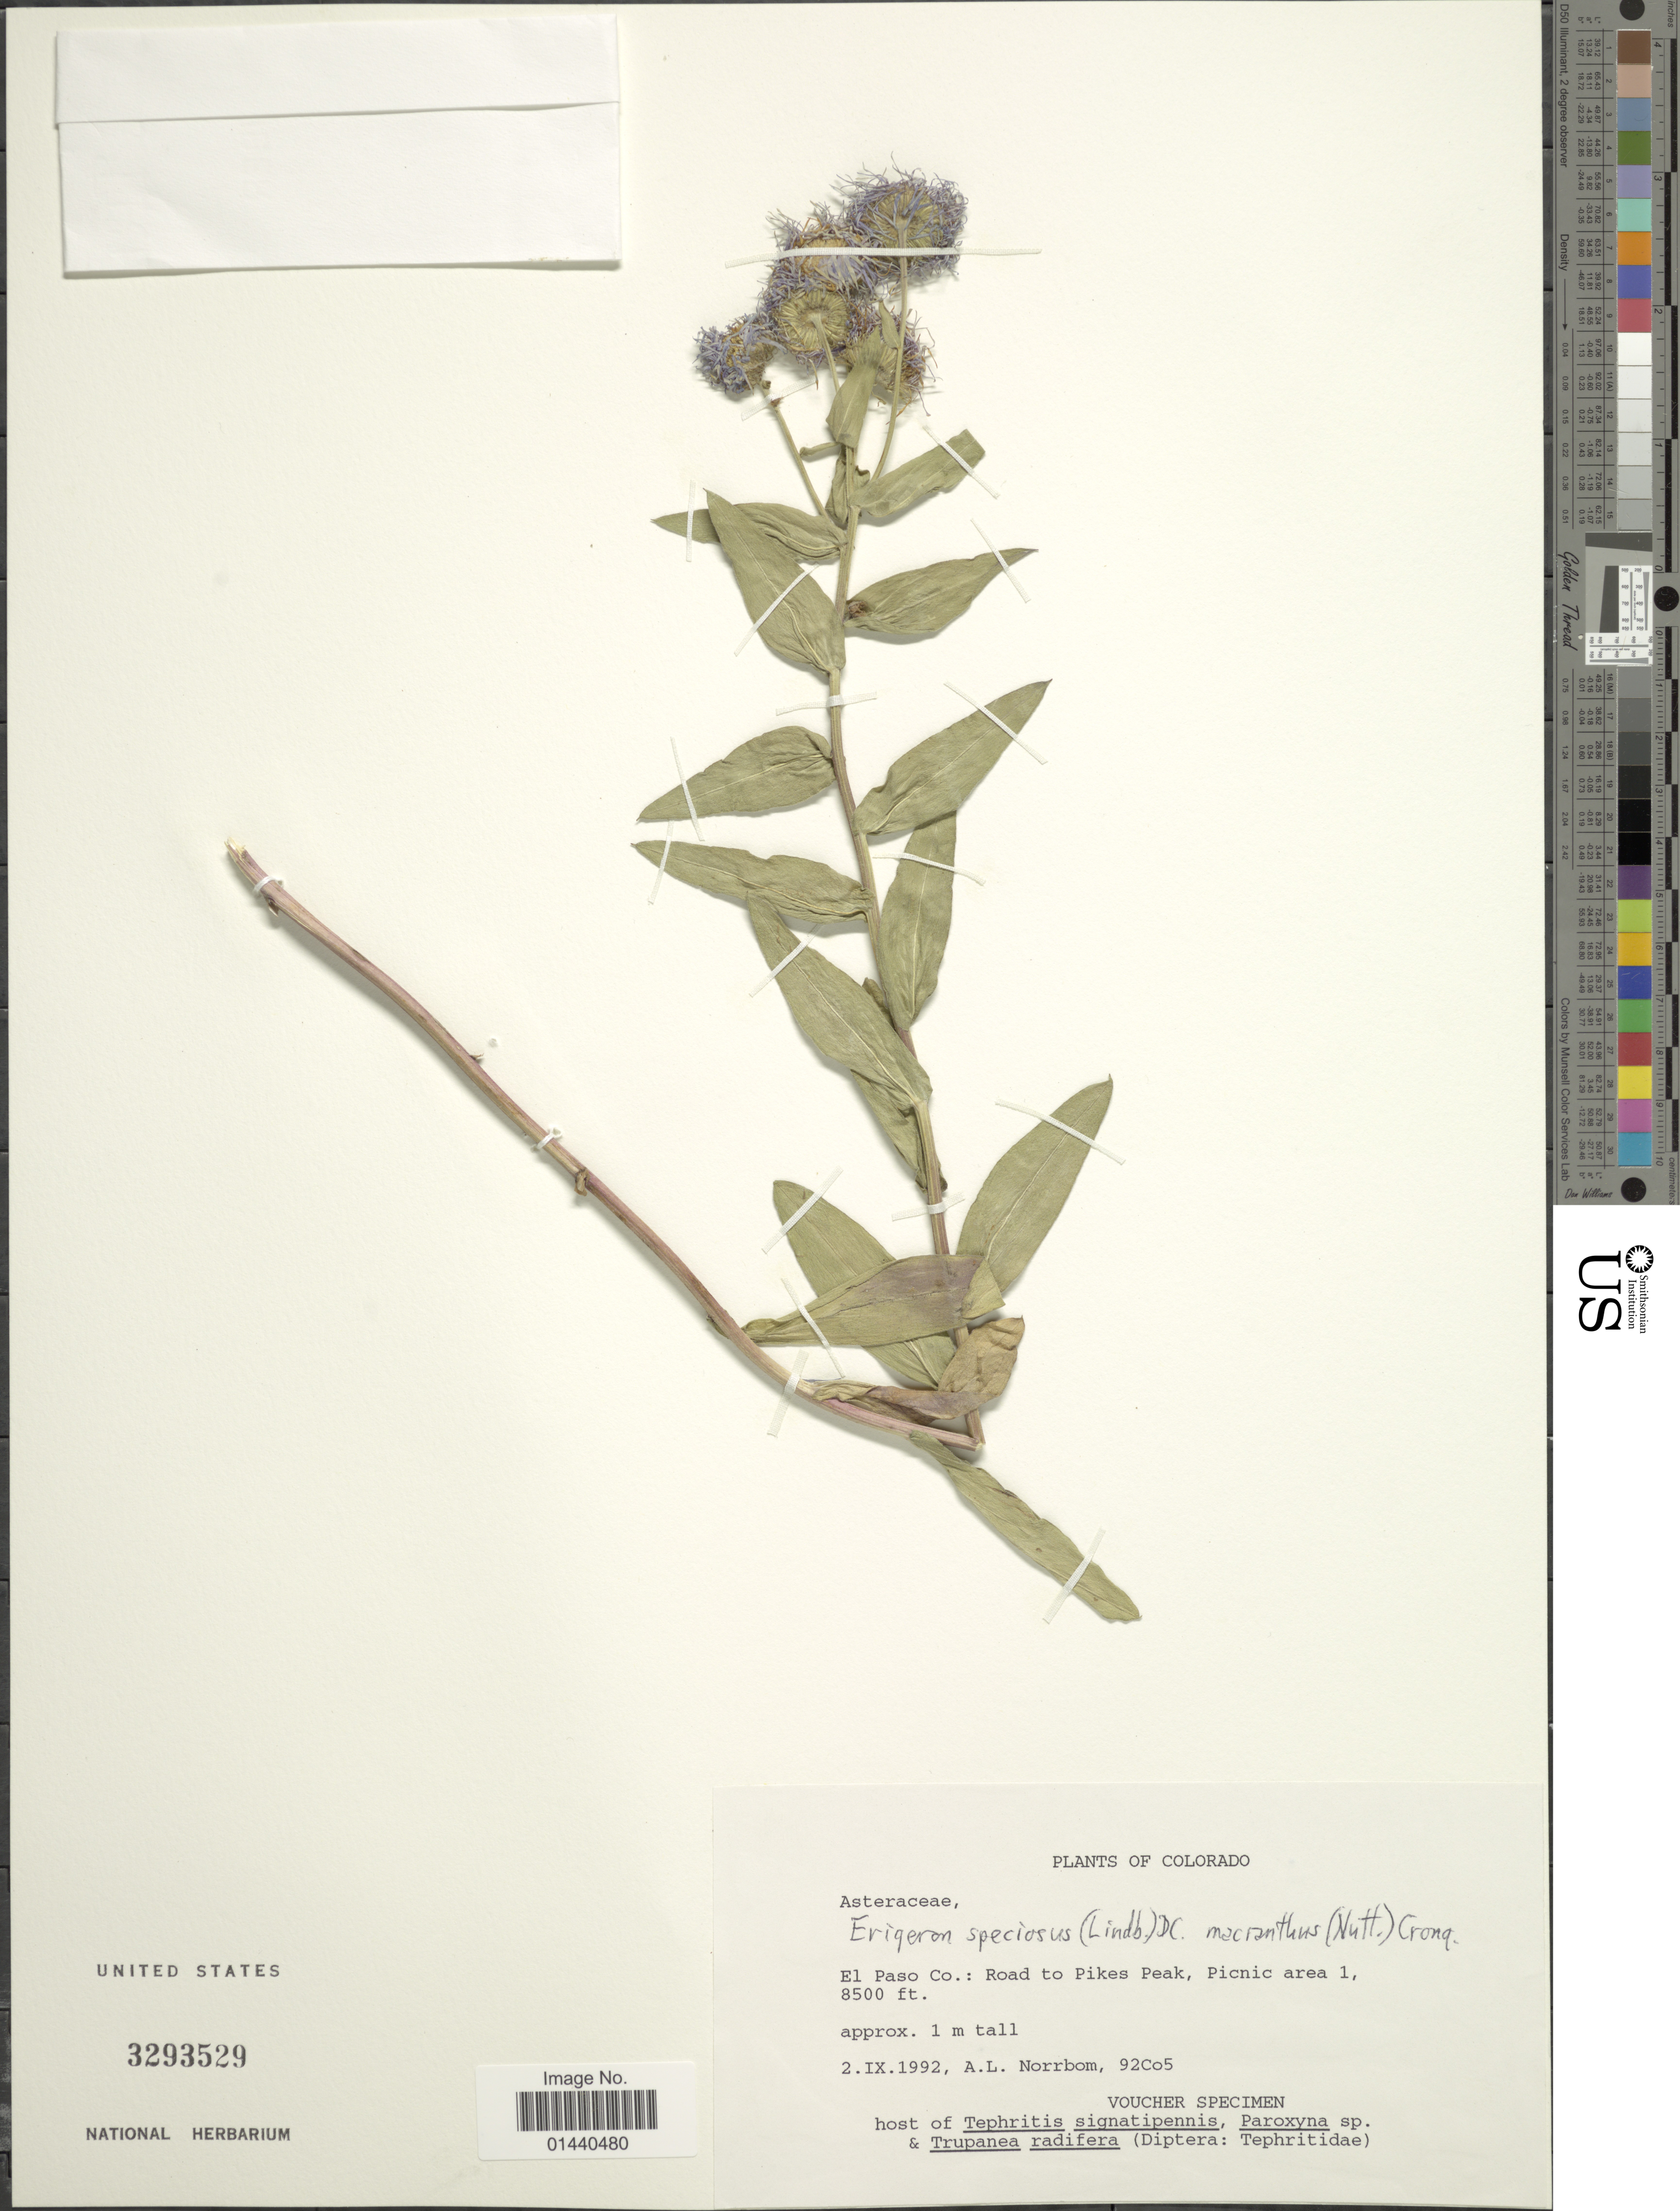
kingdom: Plantae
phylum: Tracheophyta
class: Magnoliopsida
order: Asterales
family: Asteraceae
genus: Erigeron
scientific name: Erigeron speciosus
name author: (Lindl.) DC.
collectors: A. L. Norrbom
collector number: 92Co5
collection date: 1992-09-02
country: United States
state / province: Colorado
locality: El Paso Co.: Road to Pikes Peak, Picnic area 1.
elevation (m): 2591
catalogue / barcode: US 3293529